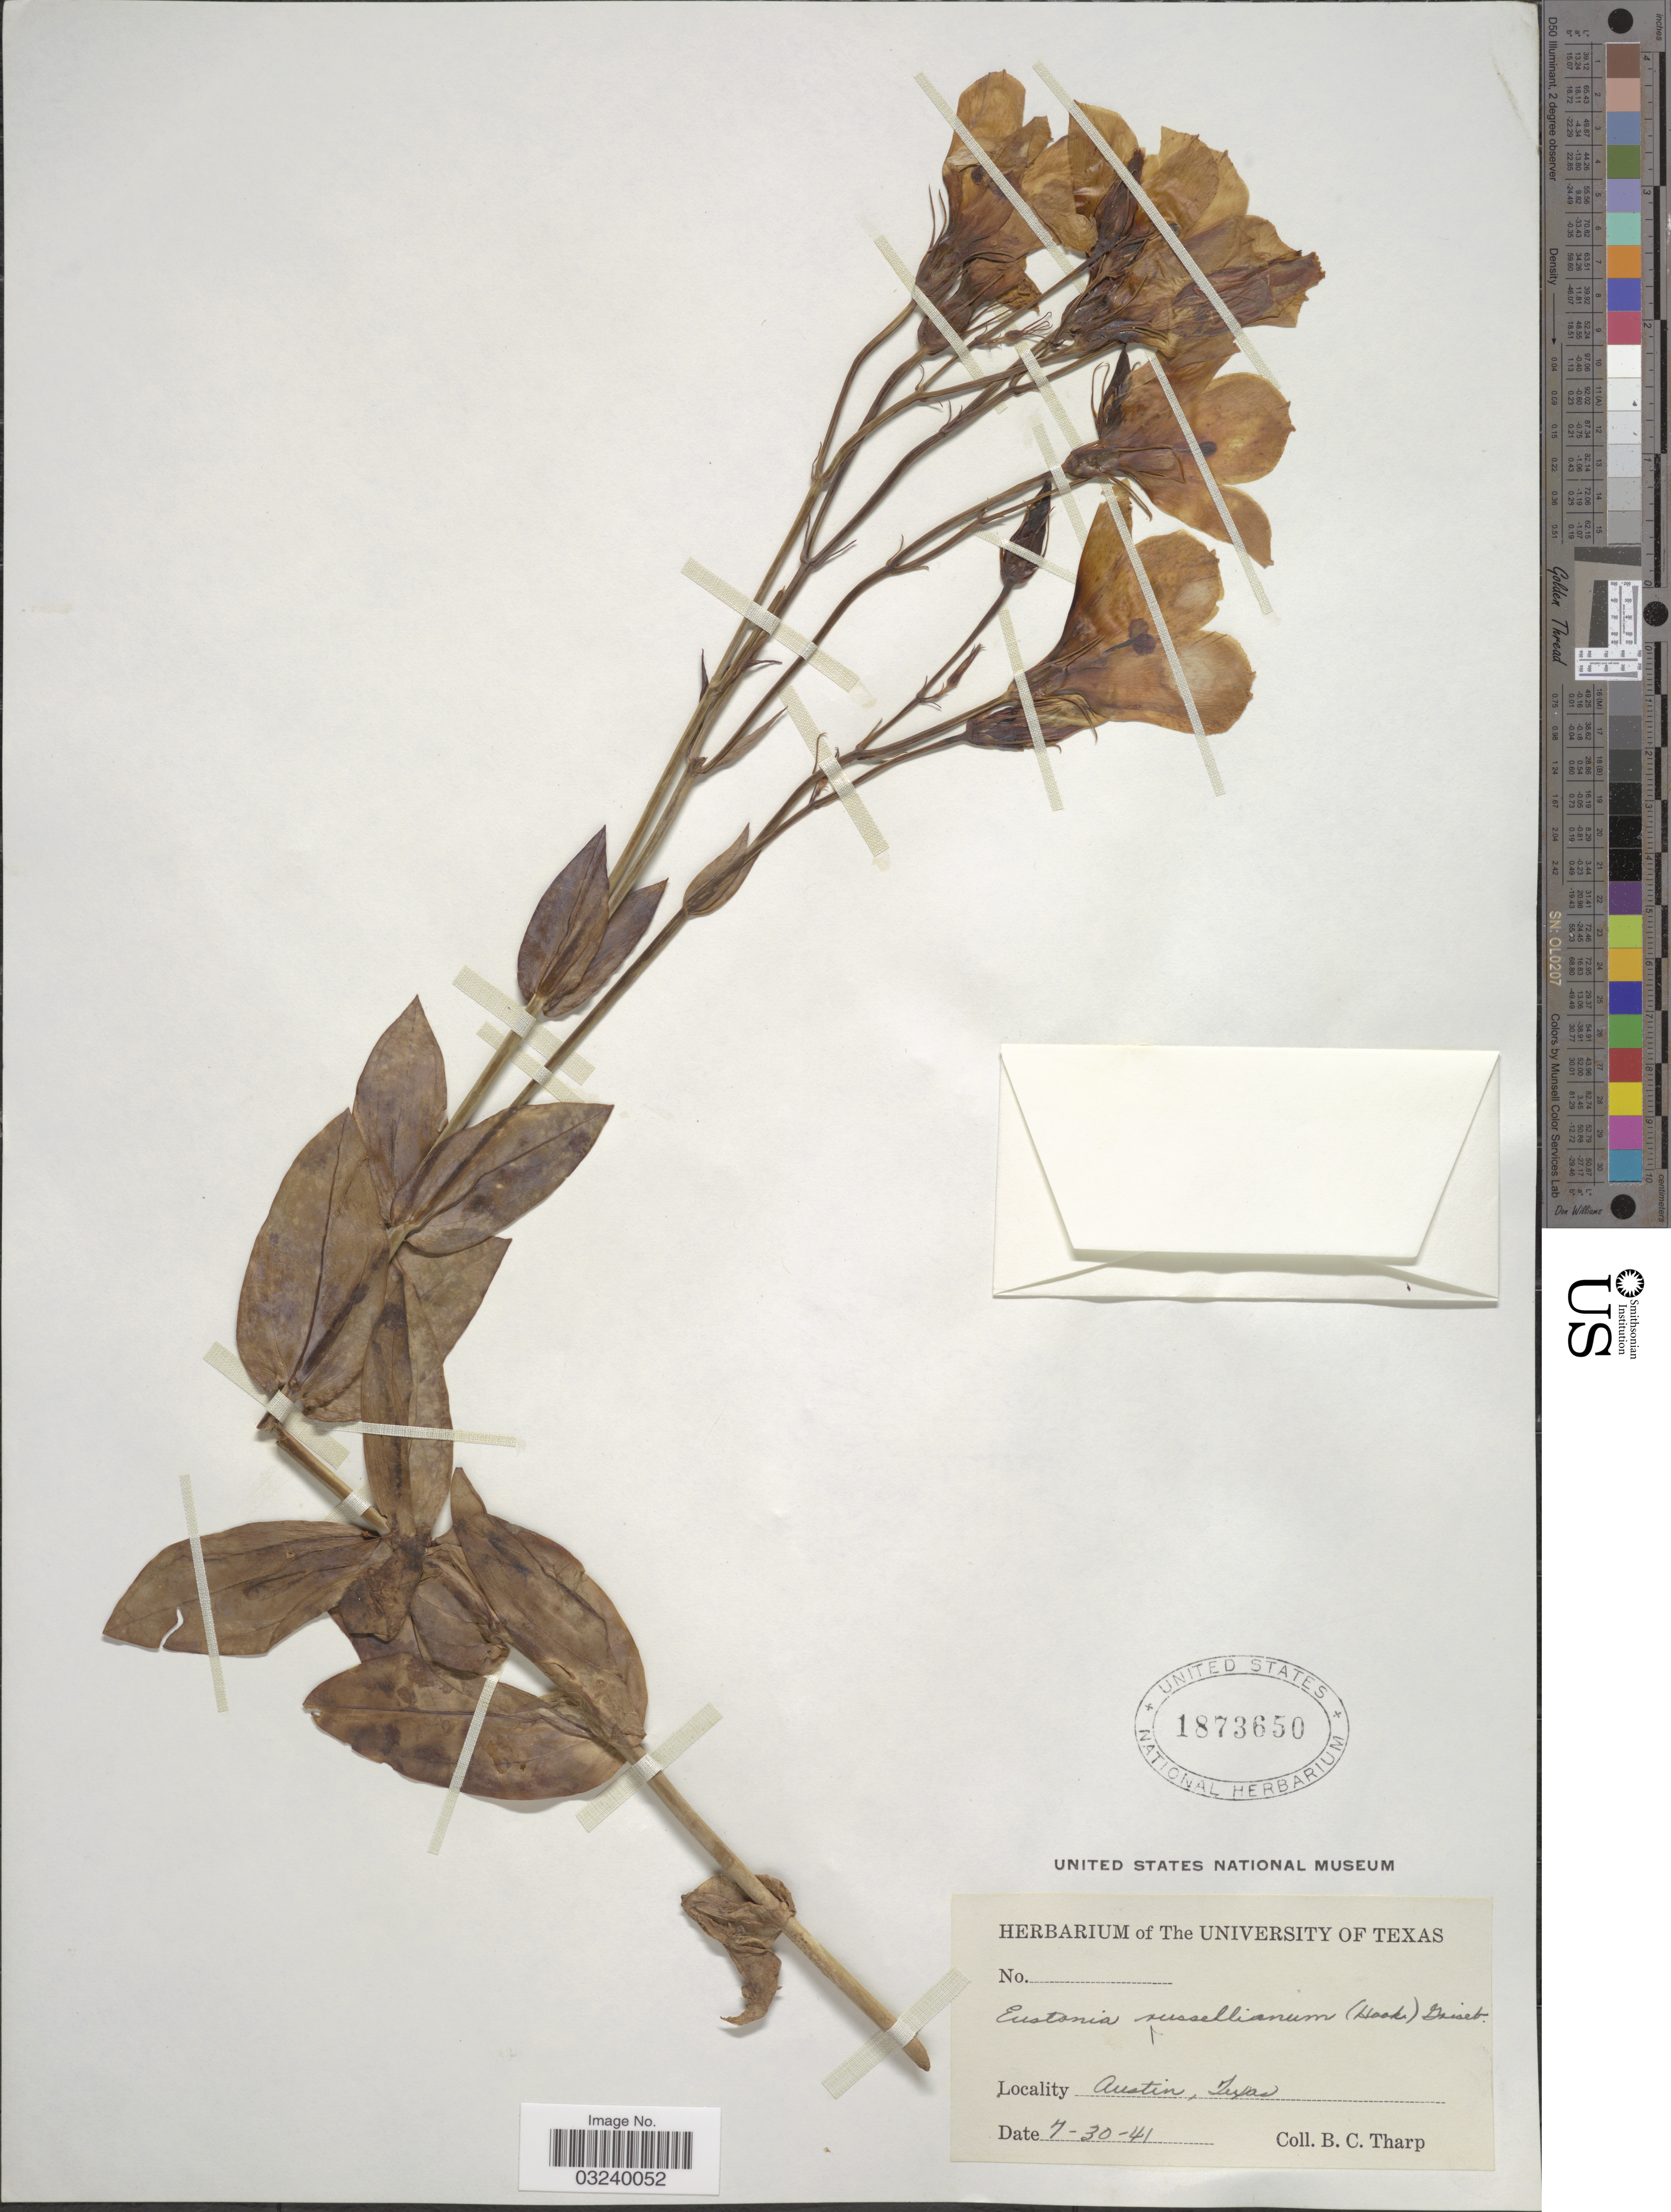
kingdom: Plantae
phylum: Tracheophyta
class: Magnoliopsida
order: Gentianales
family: Gentianaceae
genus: Eustoma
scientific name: Eustoma grandiflorum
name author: (Raf.) Shinners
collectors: B. C. Tharp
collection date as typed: Transcribed d/m/y: 30/7/41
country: United States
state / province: Texas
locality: Austin, Texas.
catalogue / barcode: US 1873650